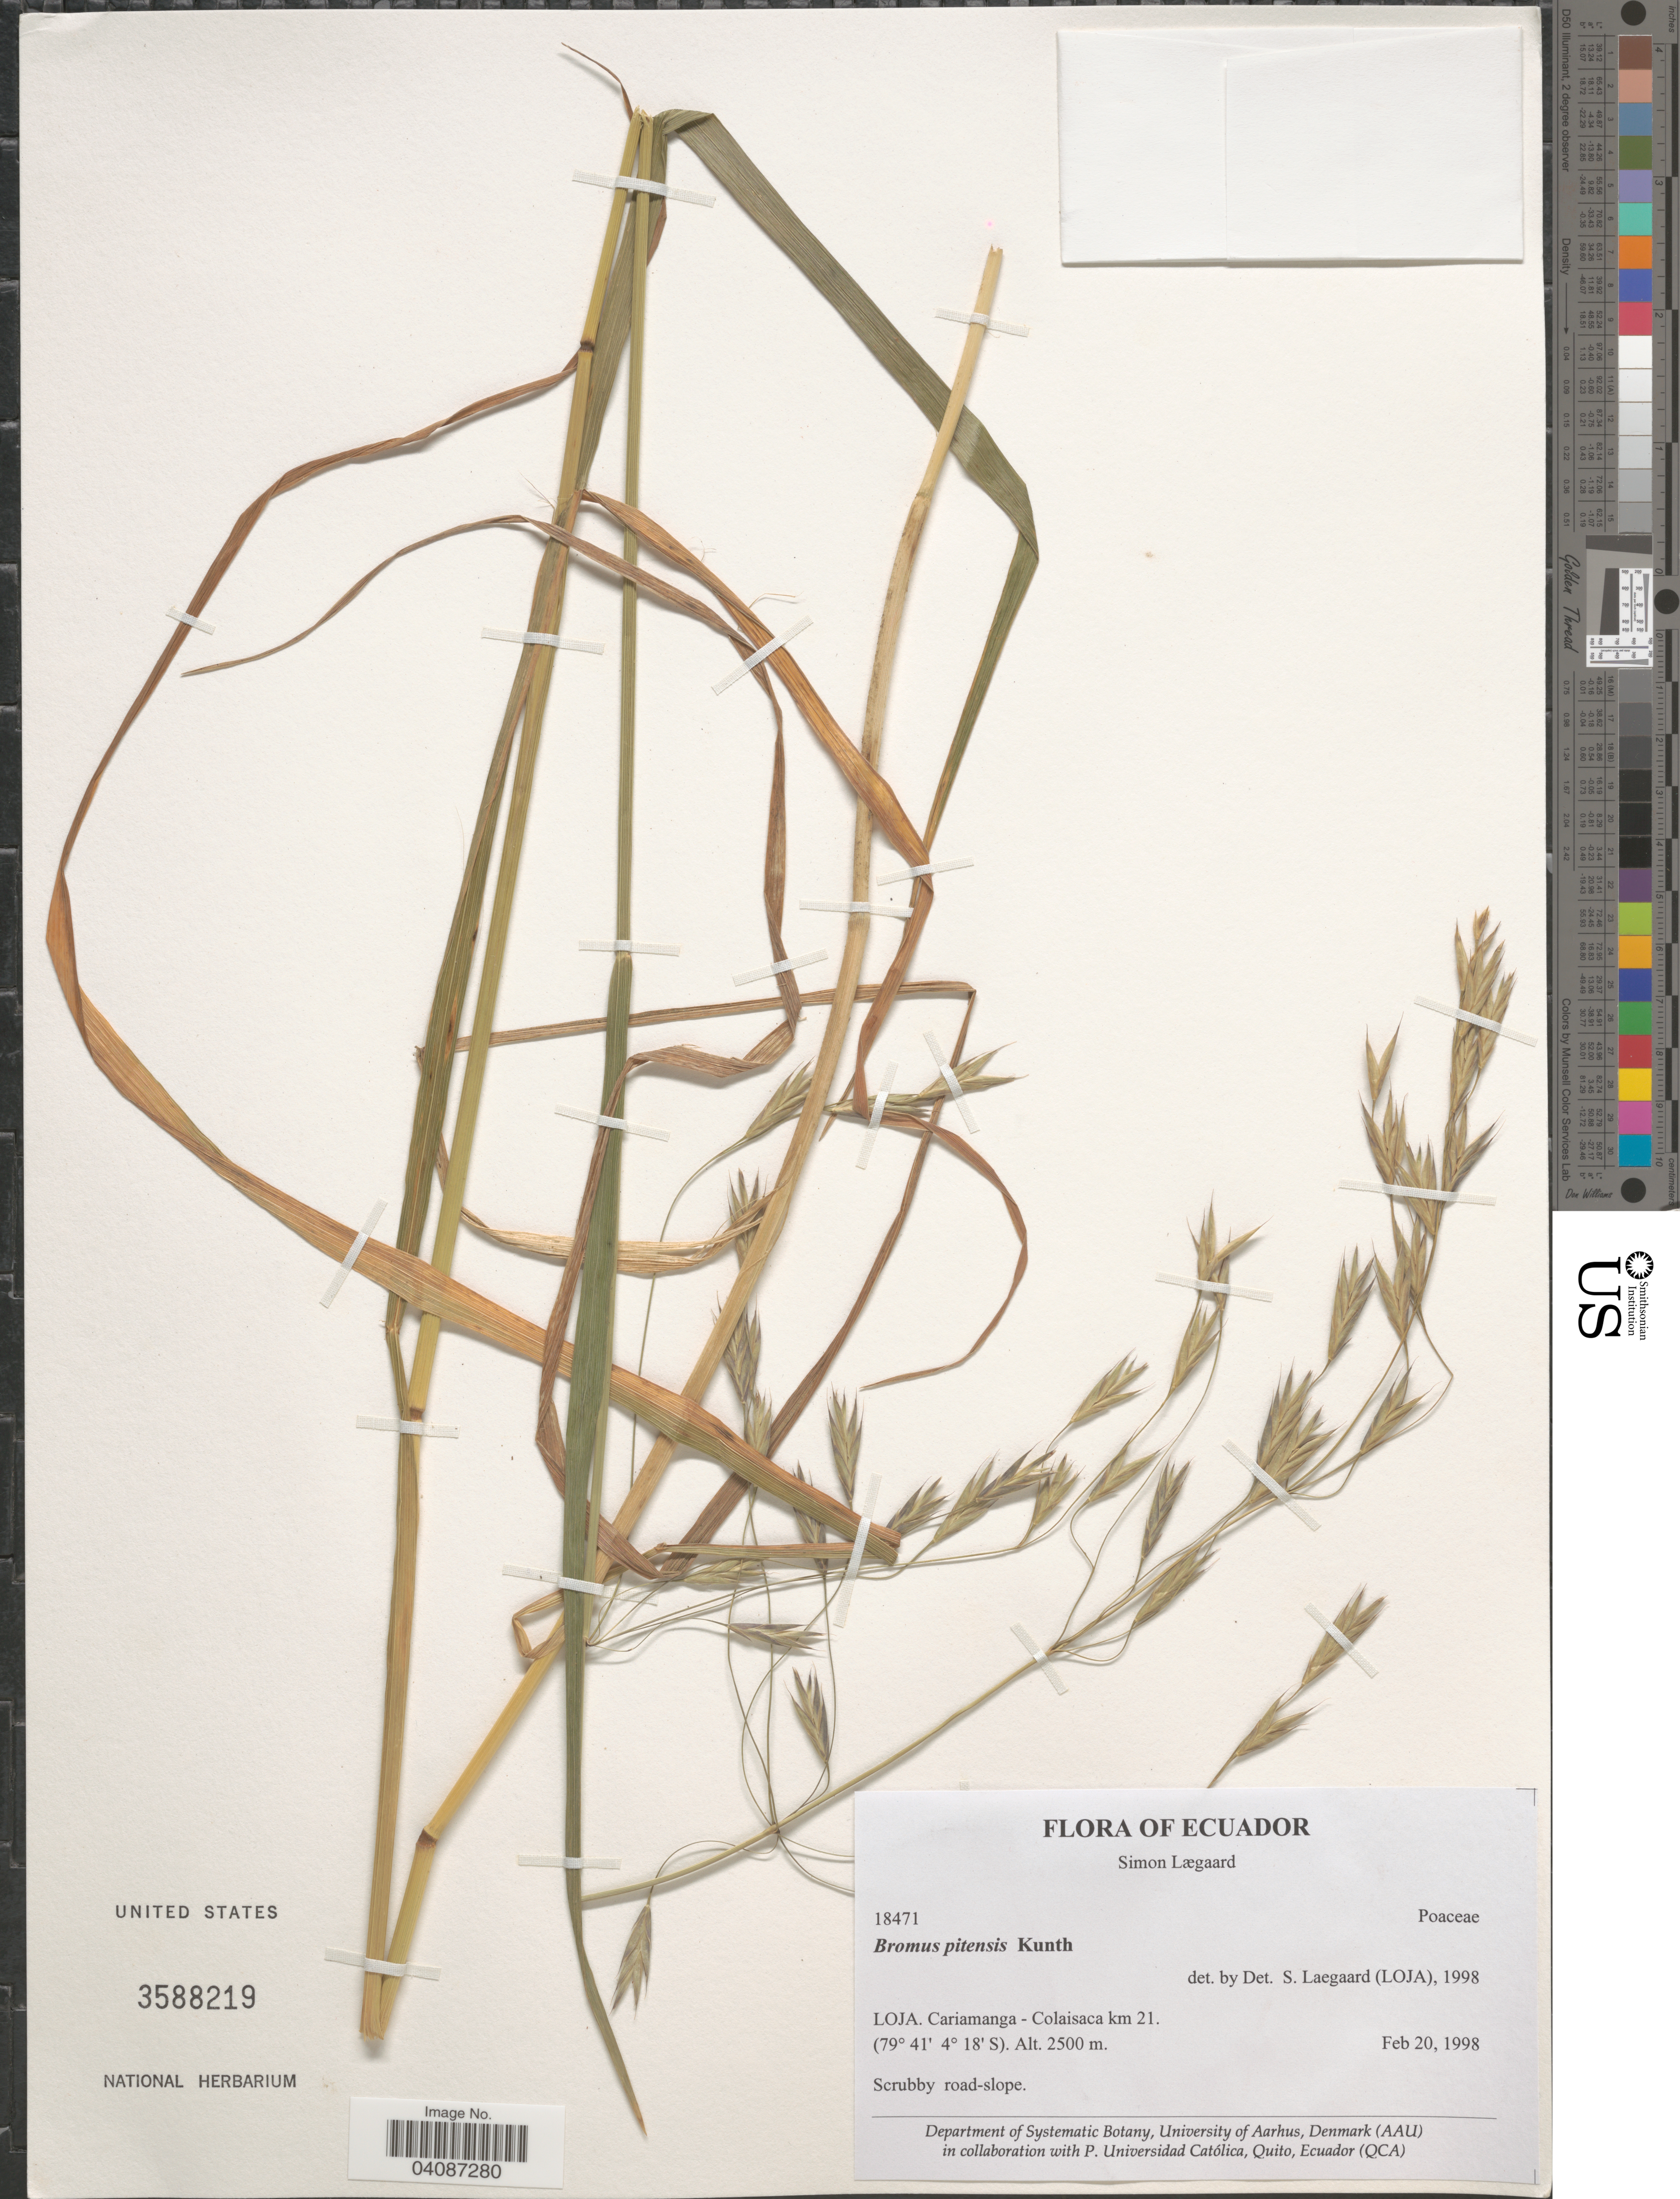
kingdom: Plantae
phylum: Tracheophyta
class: Liliopsida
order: Poales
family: Poaceae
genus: Bromus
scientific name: Bromus pitensis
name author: Kunth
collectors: S. Lægaard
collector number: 18471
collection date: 1998-02-20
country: Ecuador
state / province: Loja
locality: Cariamanga- Colaisaca km 21.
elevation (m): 2500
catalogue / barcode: US 3588219